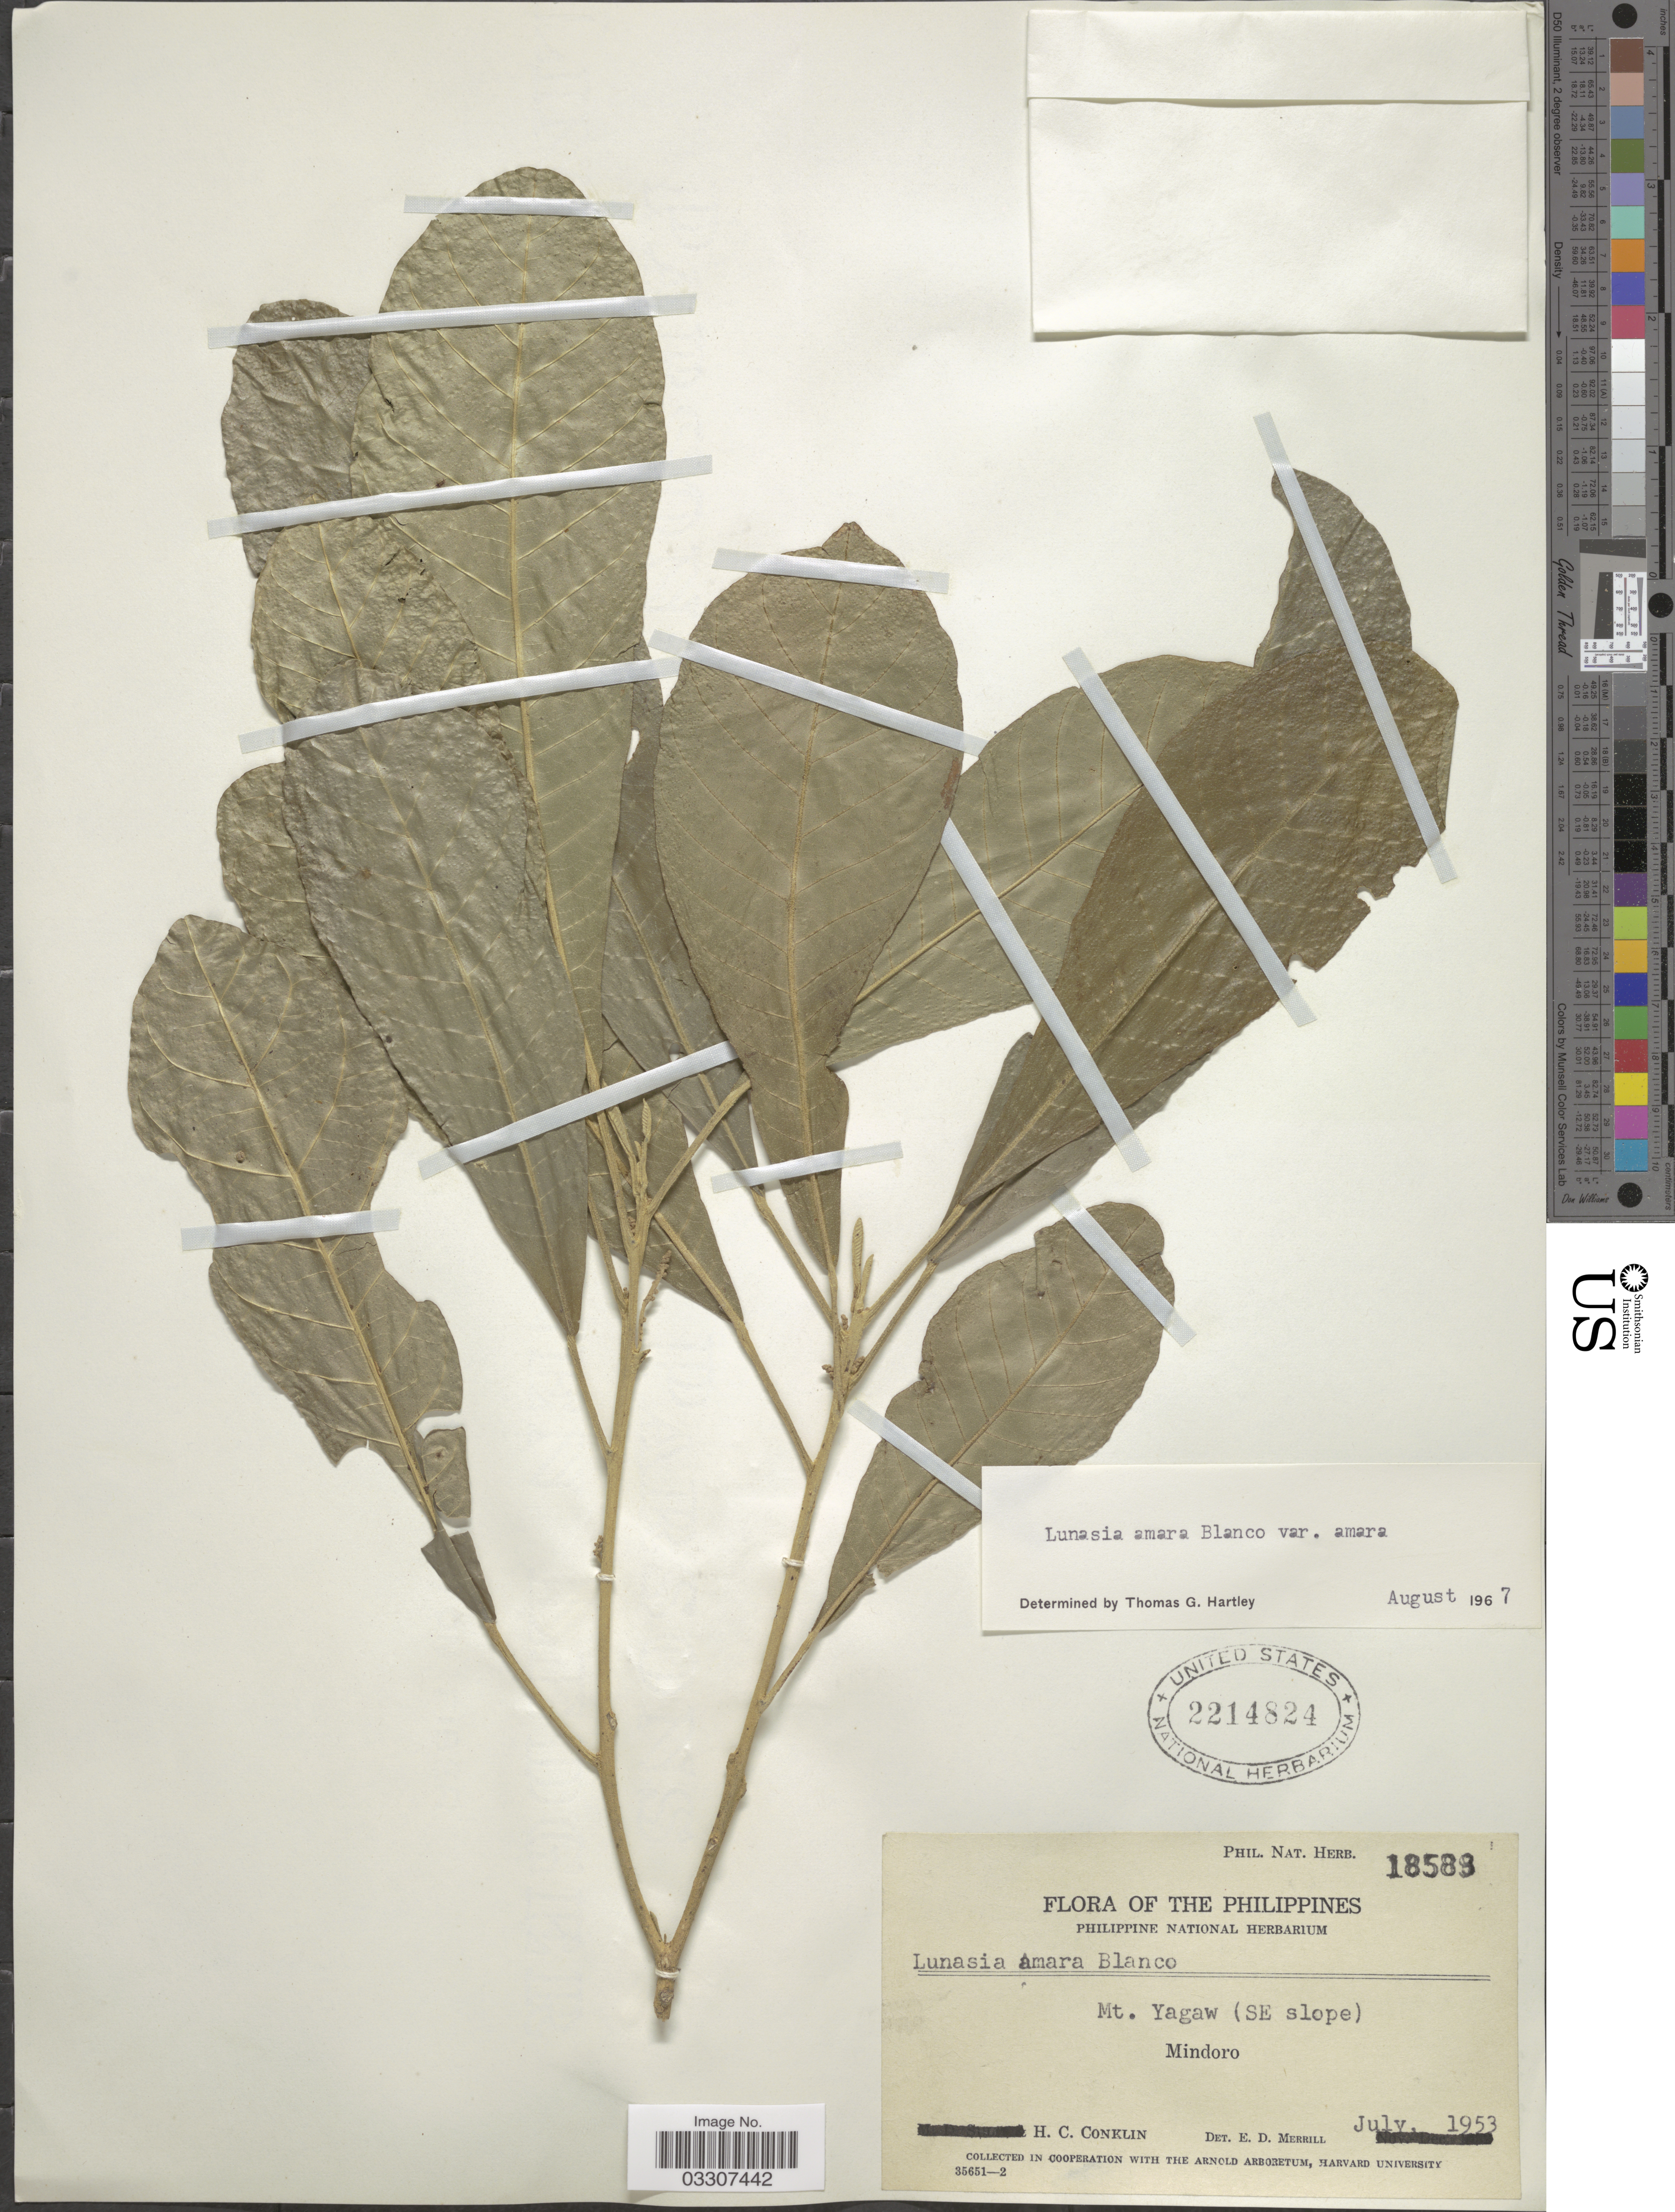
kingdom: Plantae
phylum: Tracheophyta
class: Magnoliopsida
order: Sapindales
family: Rutaceae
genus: Lunasia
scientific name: Lunasia amara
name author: Blanco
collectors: H. Conklin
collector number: Phil. Nat. Herb. 18583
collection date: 1953-07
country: Philippines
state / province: Mimaropa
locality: Mt. Yagaw (SE slope). Mindoro.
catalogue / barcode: US 2214824